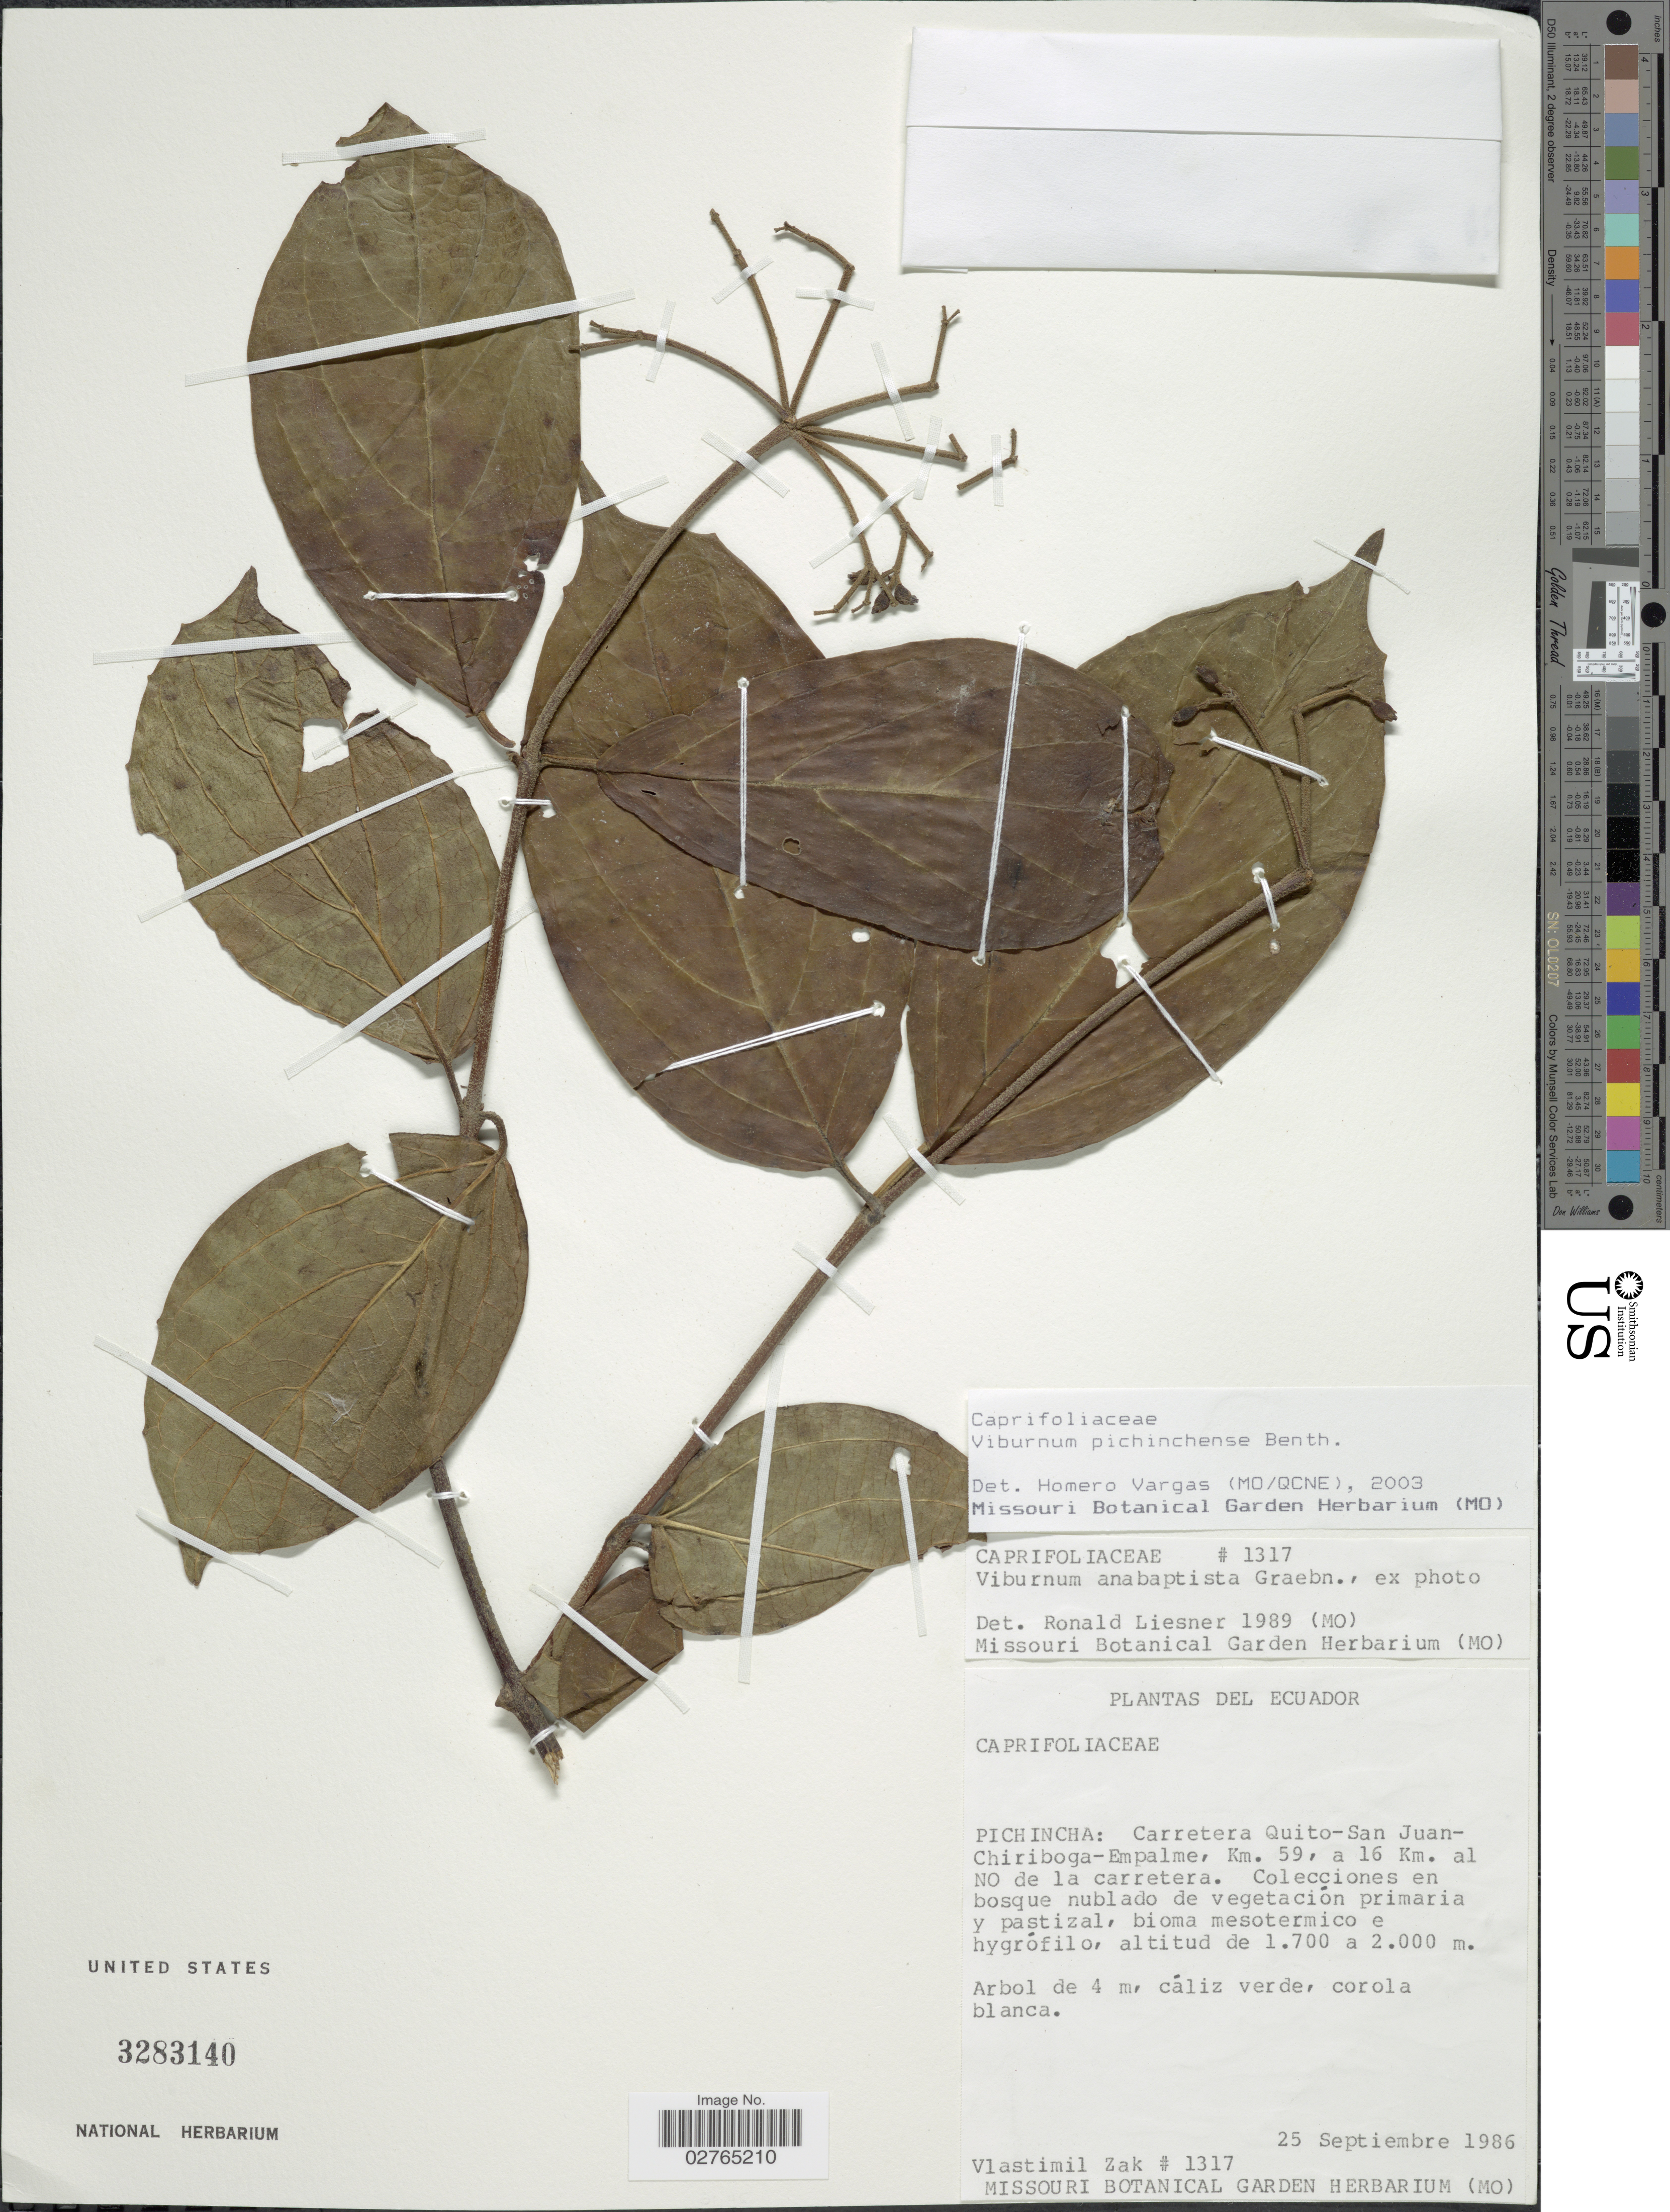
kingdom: Plantae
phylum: Tracheophyta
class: Magnoliopsida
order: Dipsacales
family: Viburnaceae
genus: Viburnum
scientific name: Viburnum pichinchense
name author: Benth.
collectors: V. Zak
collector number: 1317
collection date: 1986-09-25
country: Ecuador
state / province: Pichincha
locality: Carretera Quito-San Juan-Chiriboga-Empalme, Km. 59, a 16 Km. al NO de la carretera.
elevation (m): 1700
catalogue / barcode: US 3283140